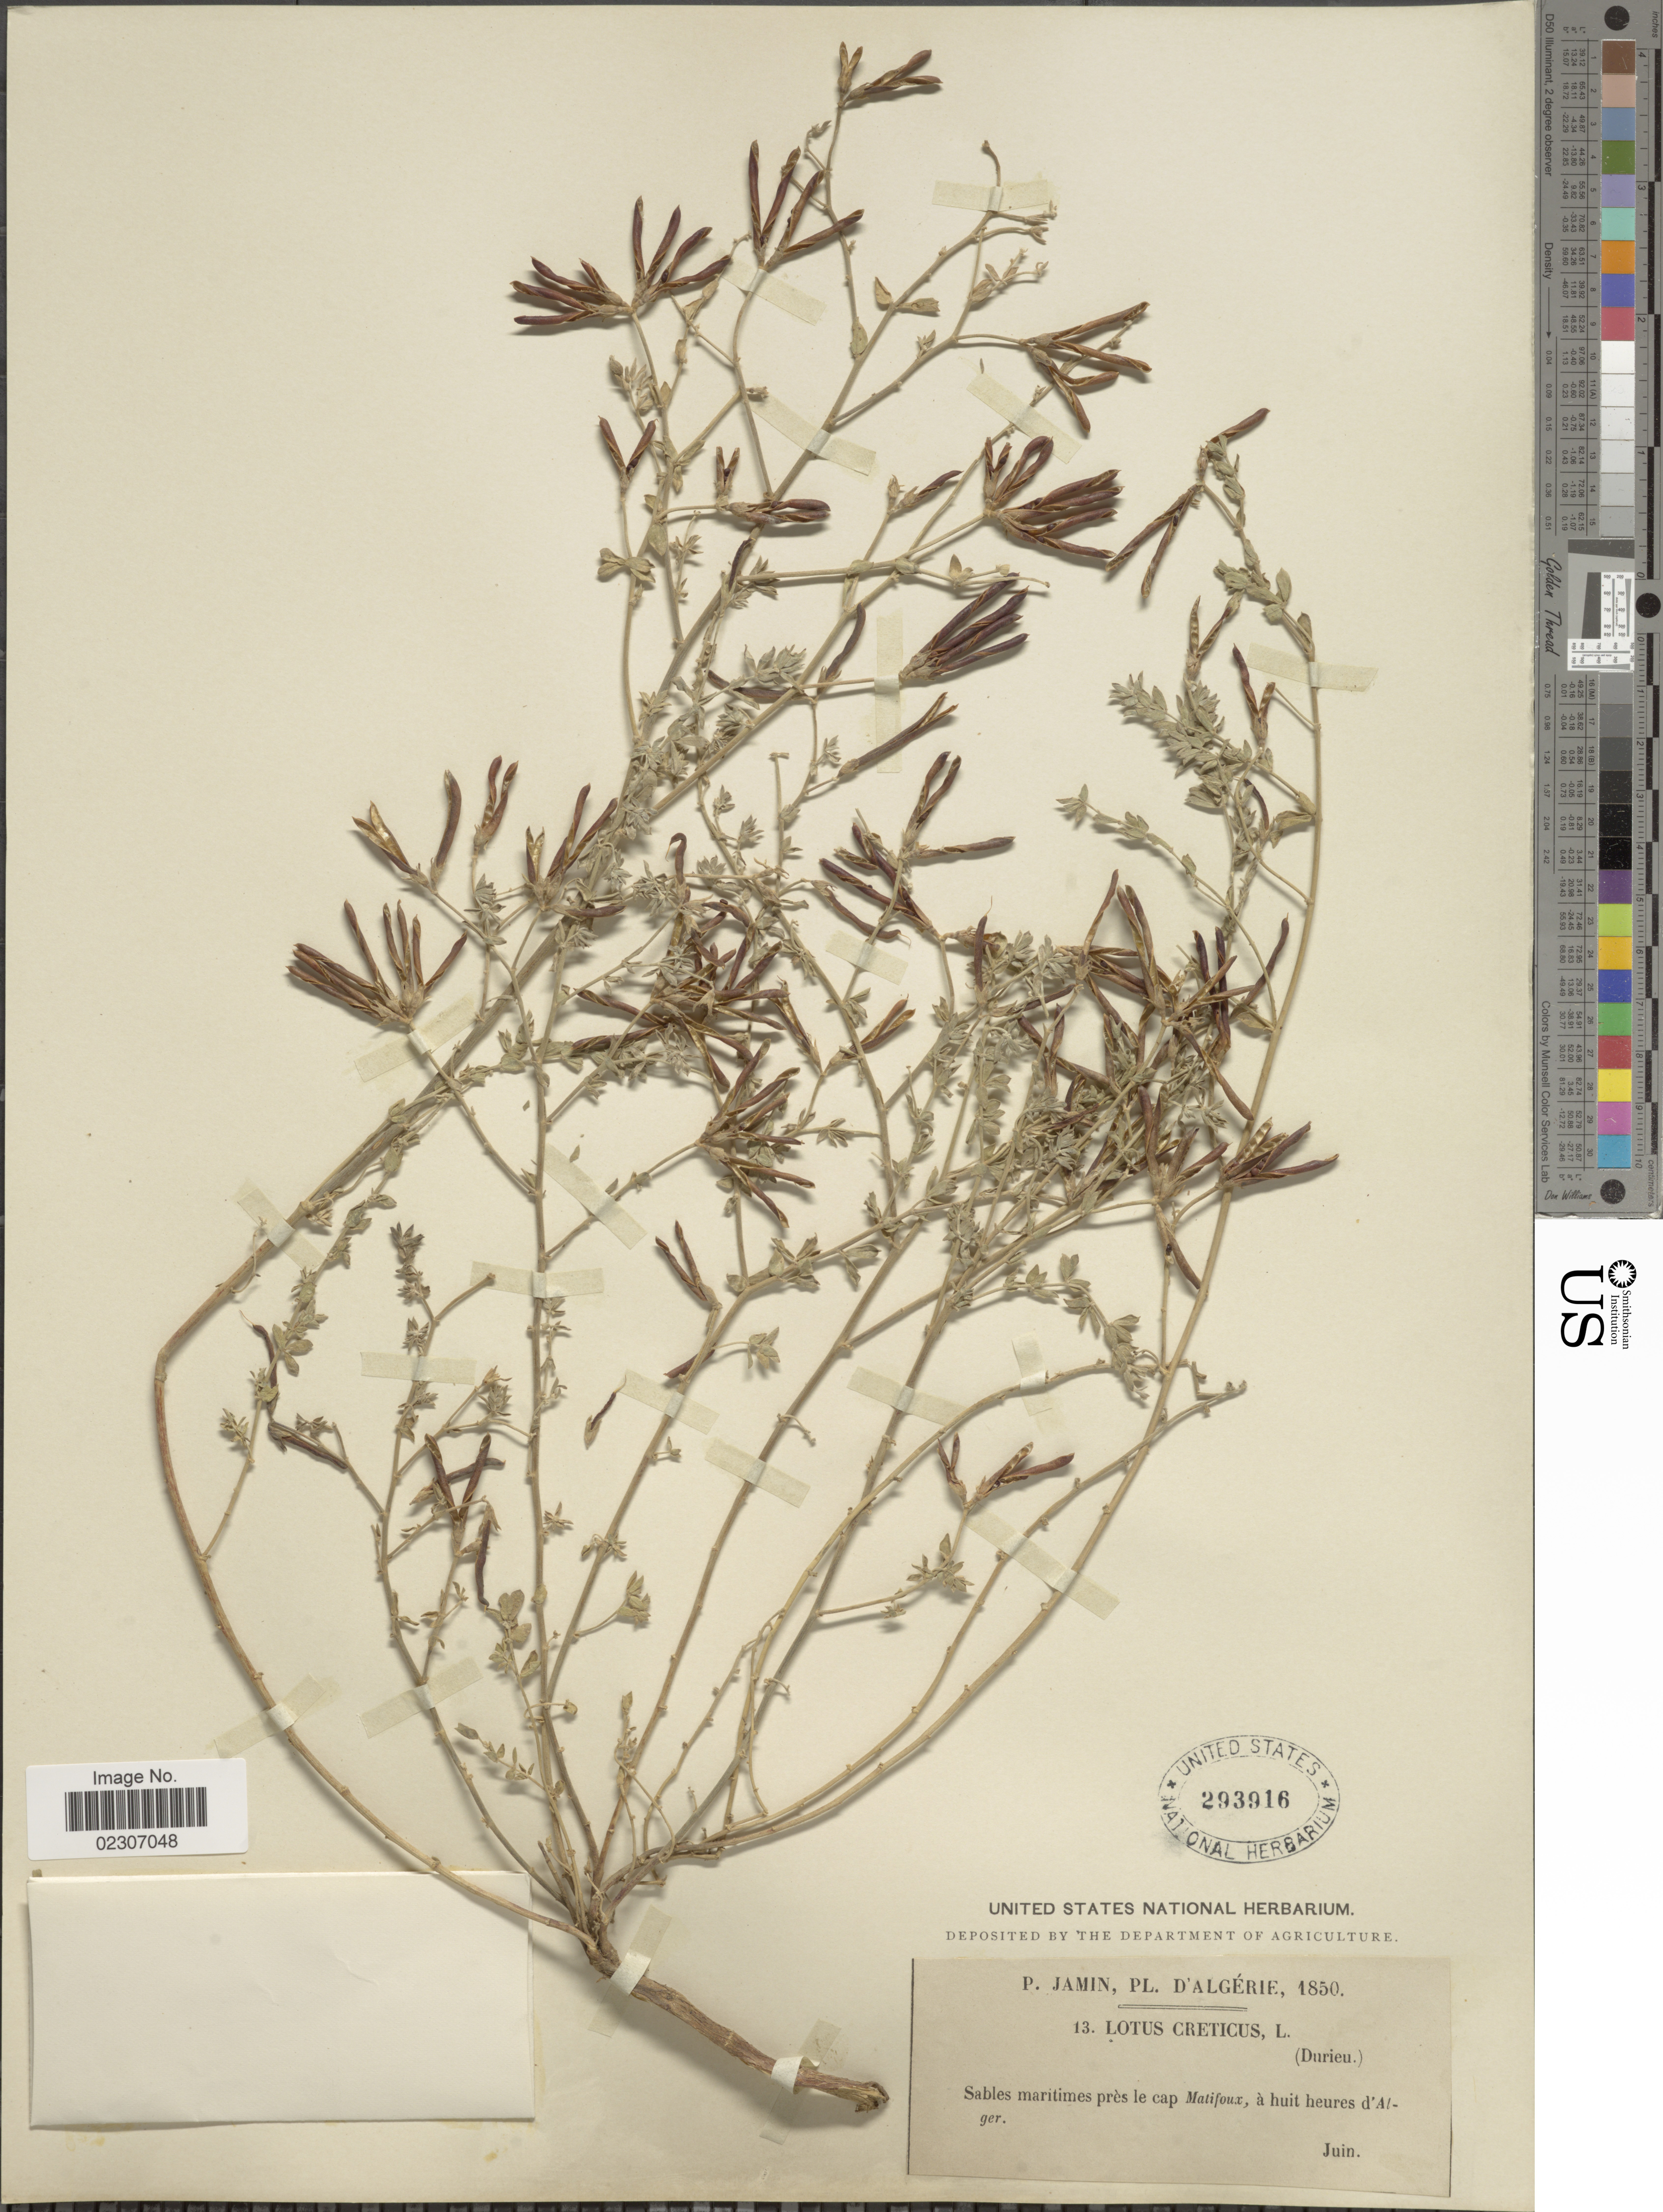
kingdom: Plantae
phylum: Tracheophyta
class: Magnoliopsida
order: Fabales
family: Fabaceae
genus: Lotus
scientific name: Lotus creticus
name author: L.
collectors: P. Jamin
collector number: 13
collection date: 1850-06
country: Algeria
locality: Sables maritimes près le cap Malifour, à huit heures d'Alger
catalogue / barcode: US 293916